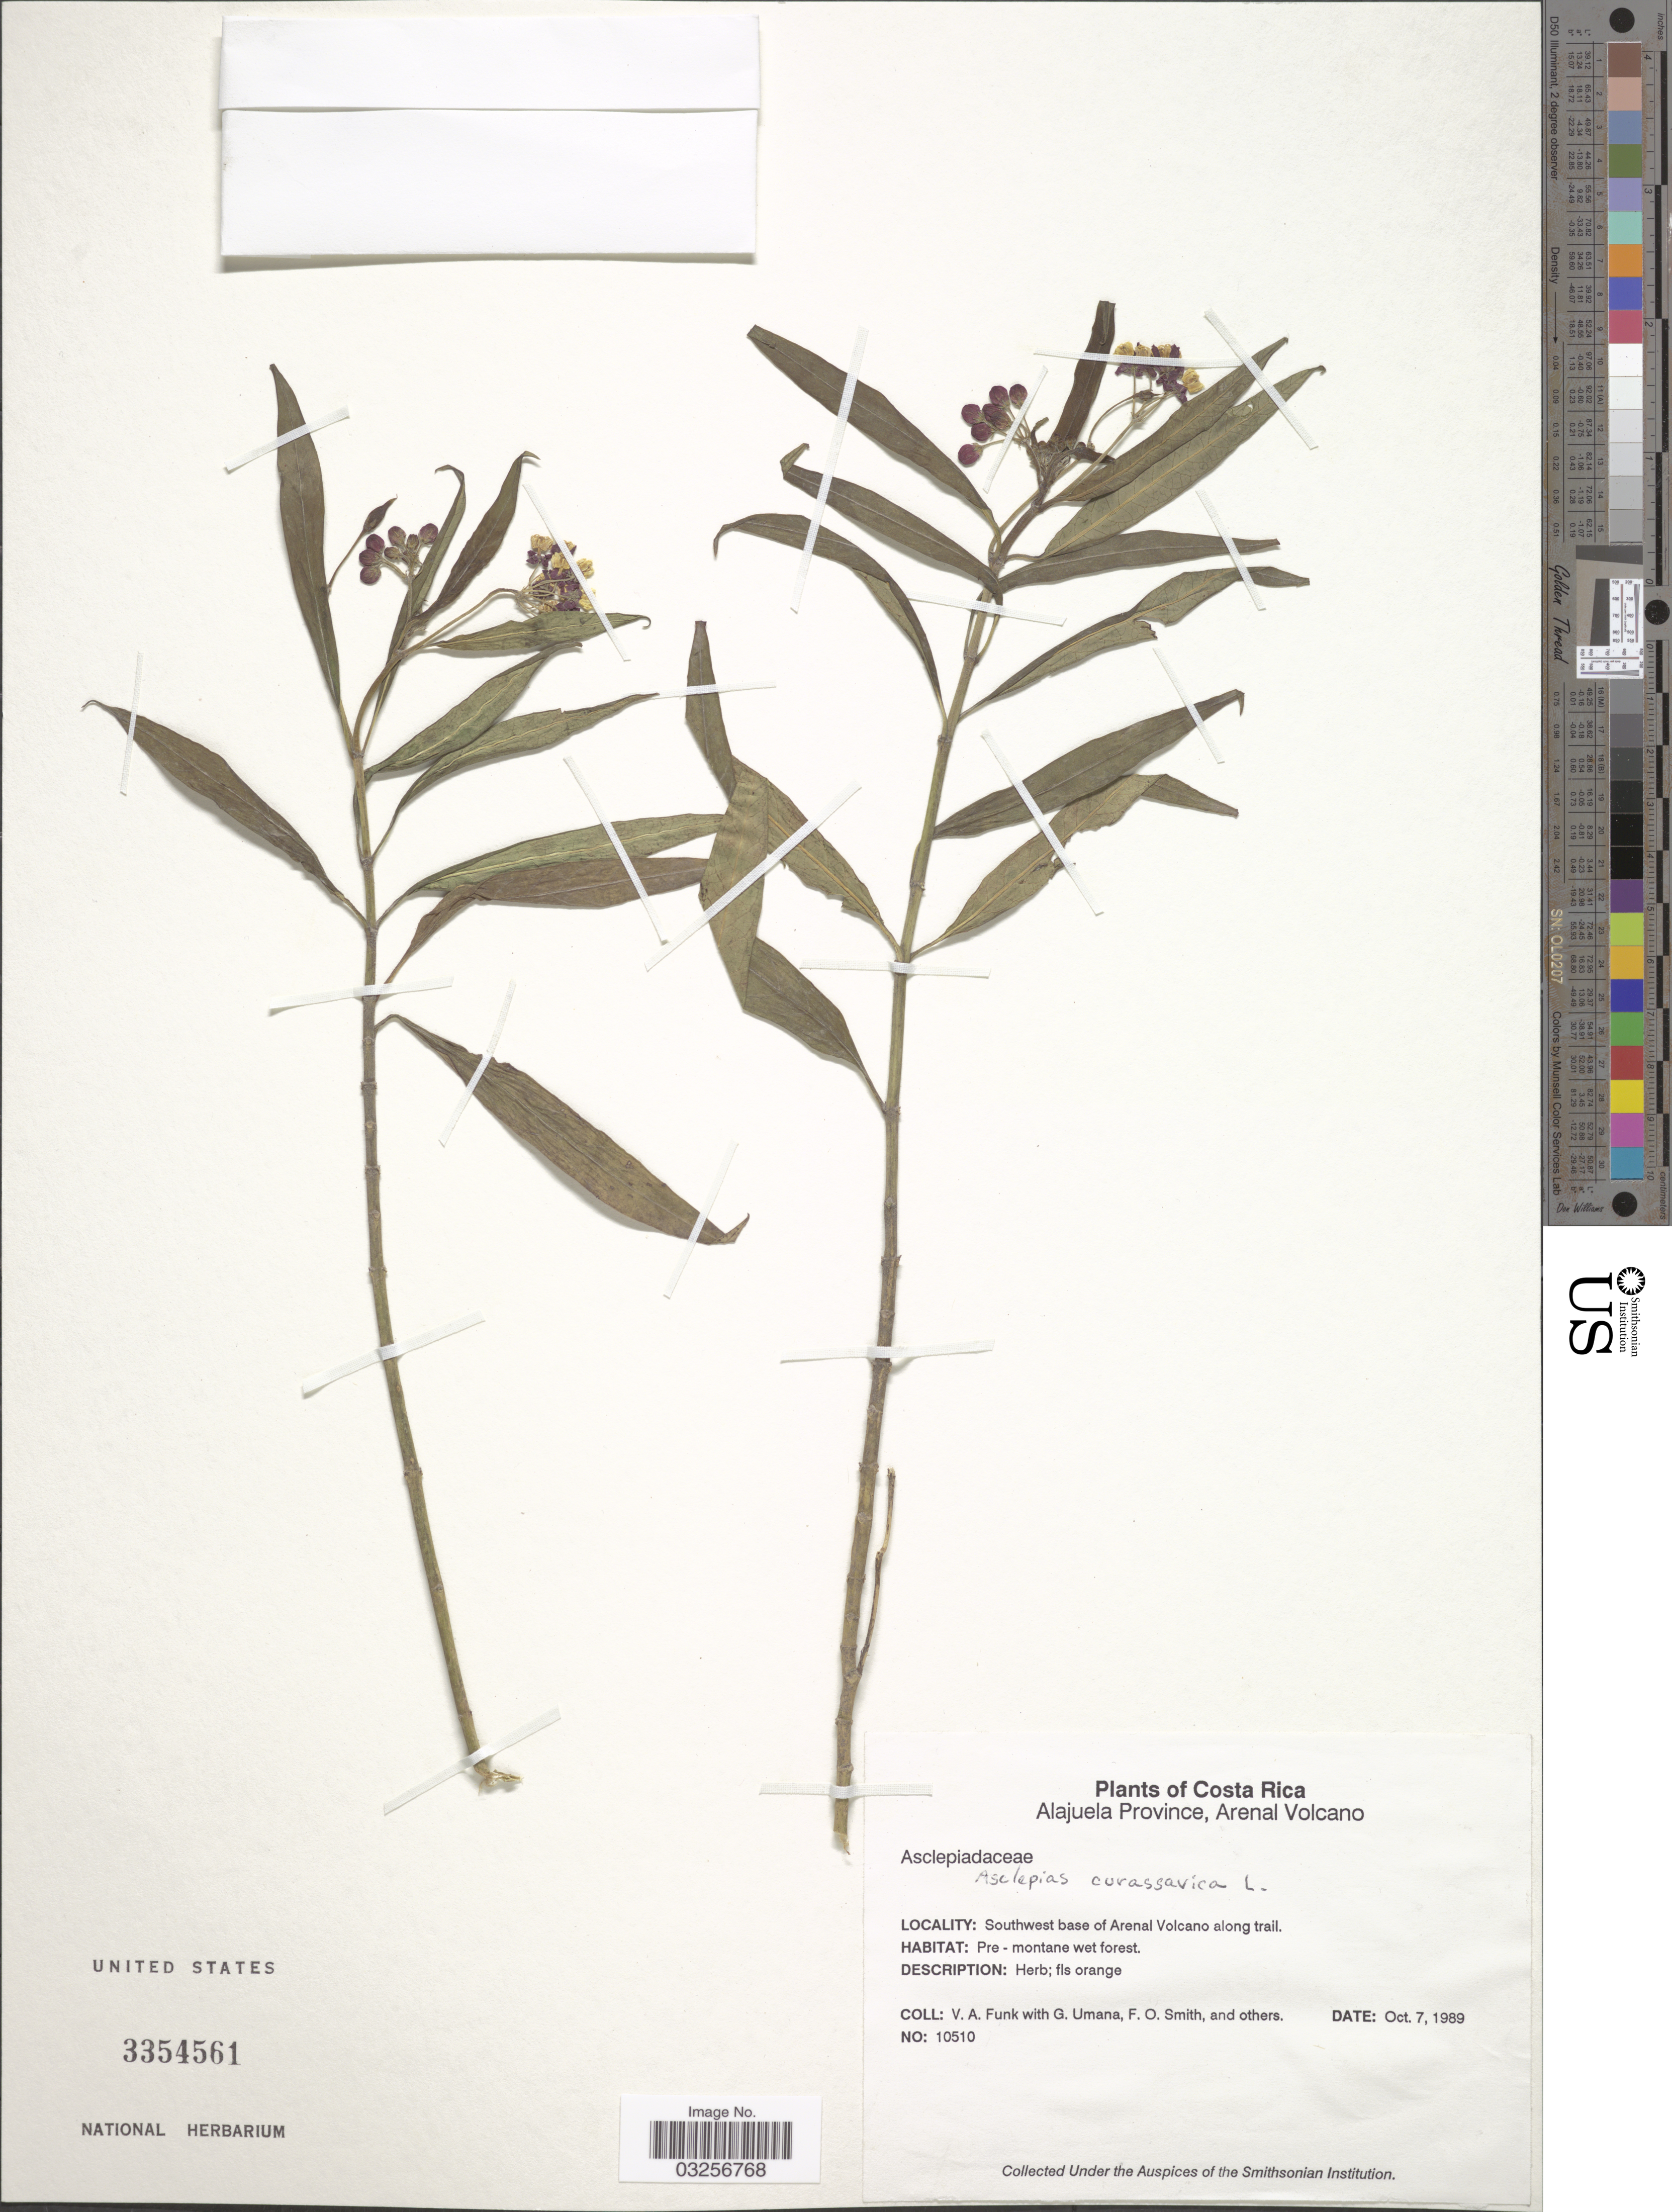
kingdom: Plantae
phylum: Tracheophyta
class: Magnoliopsida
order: Gentianales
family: Apocynaceae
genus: Asclepias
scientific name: Asclepias curassavica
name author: L.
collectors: V. Funk, G. Umana, F. Smith & et al.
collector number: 10510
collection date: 1989-10-07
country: Costa Rica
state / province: Alajuela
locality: Arenal Volcano, Southwest base of Arenal Volcano along trail.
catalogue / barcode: US 3354561